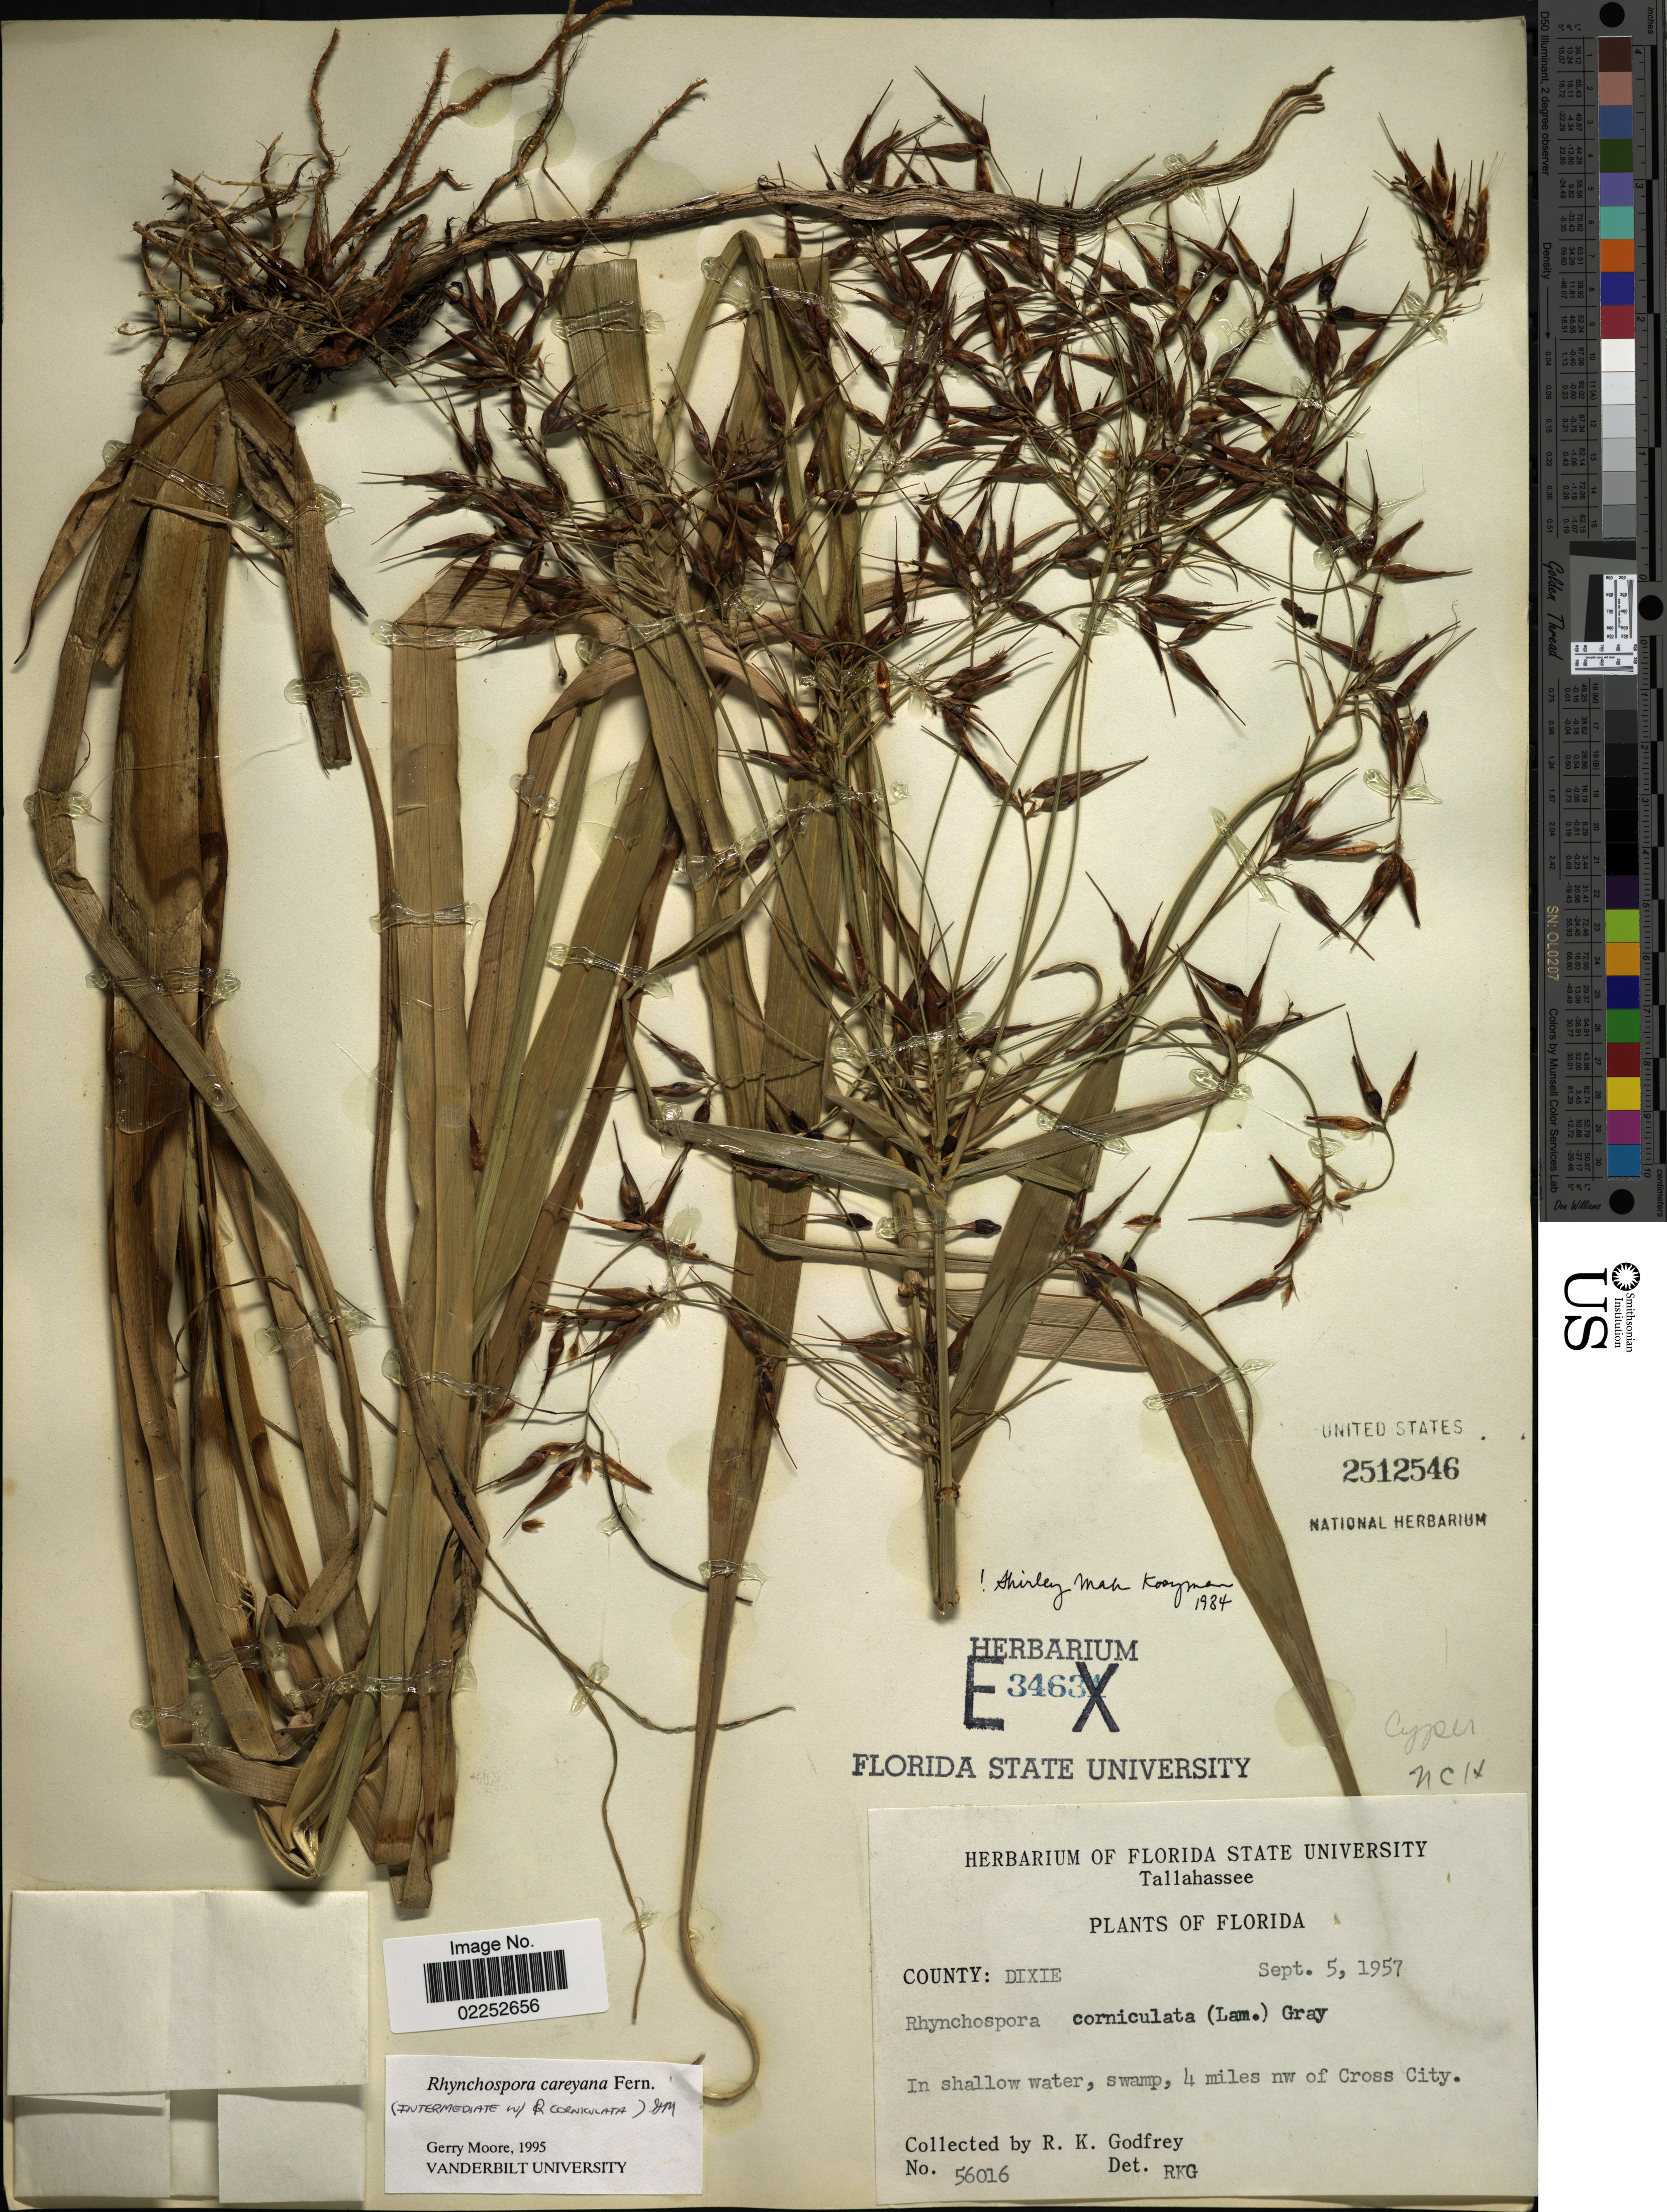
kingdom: Plantae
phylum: Tracheophyta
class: Liliopsida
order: Poales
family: Cyperaceae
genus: Rhynchospora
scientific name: Rhynchospora careyana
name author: Fernald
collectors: R. K. Godfrey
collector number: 56016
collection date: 1957-09-05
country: United States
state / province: Florida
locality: County: Dixie, In shallow water, swamp, 4 miles nw of Cross City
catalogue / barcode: US 2512546